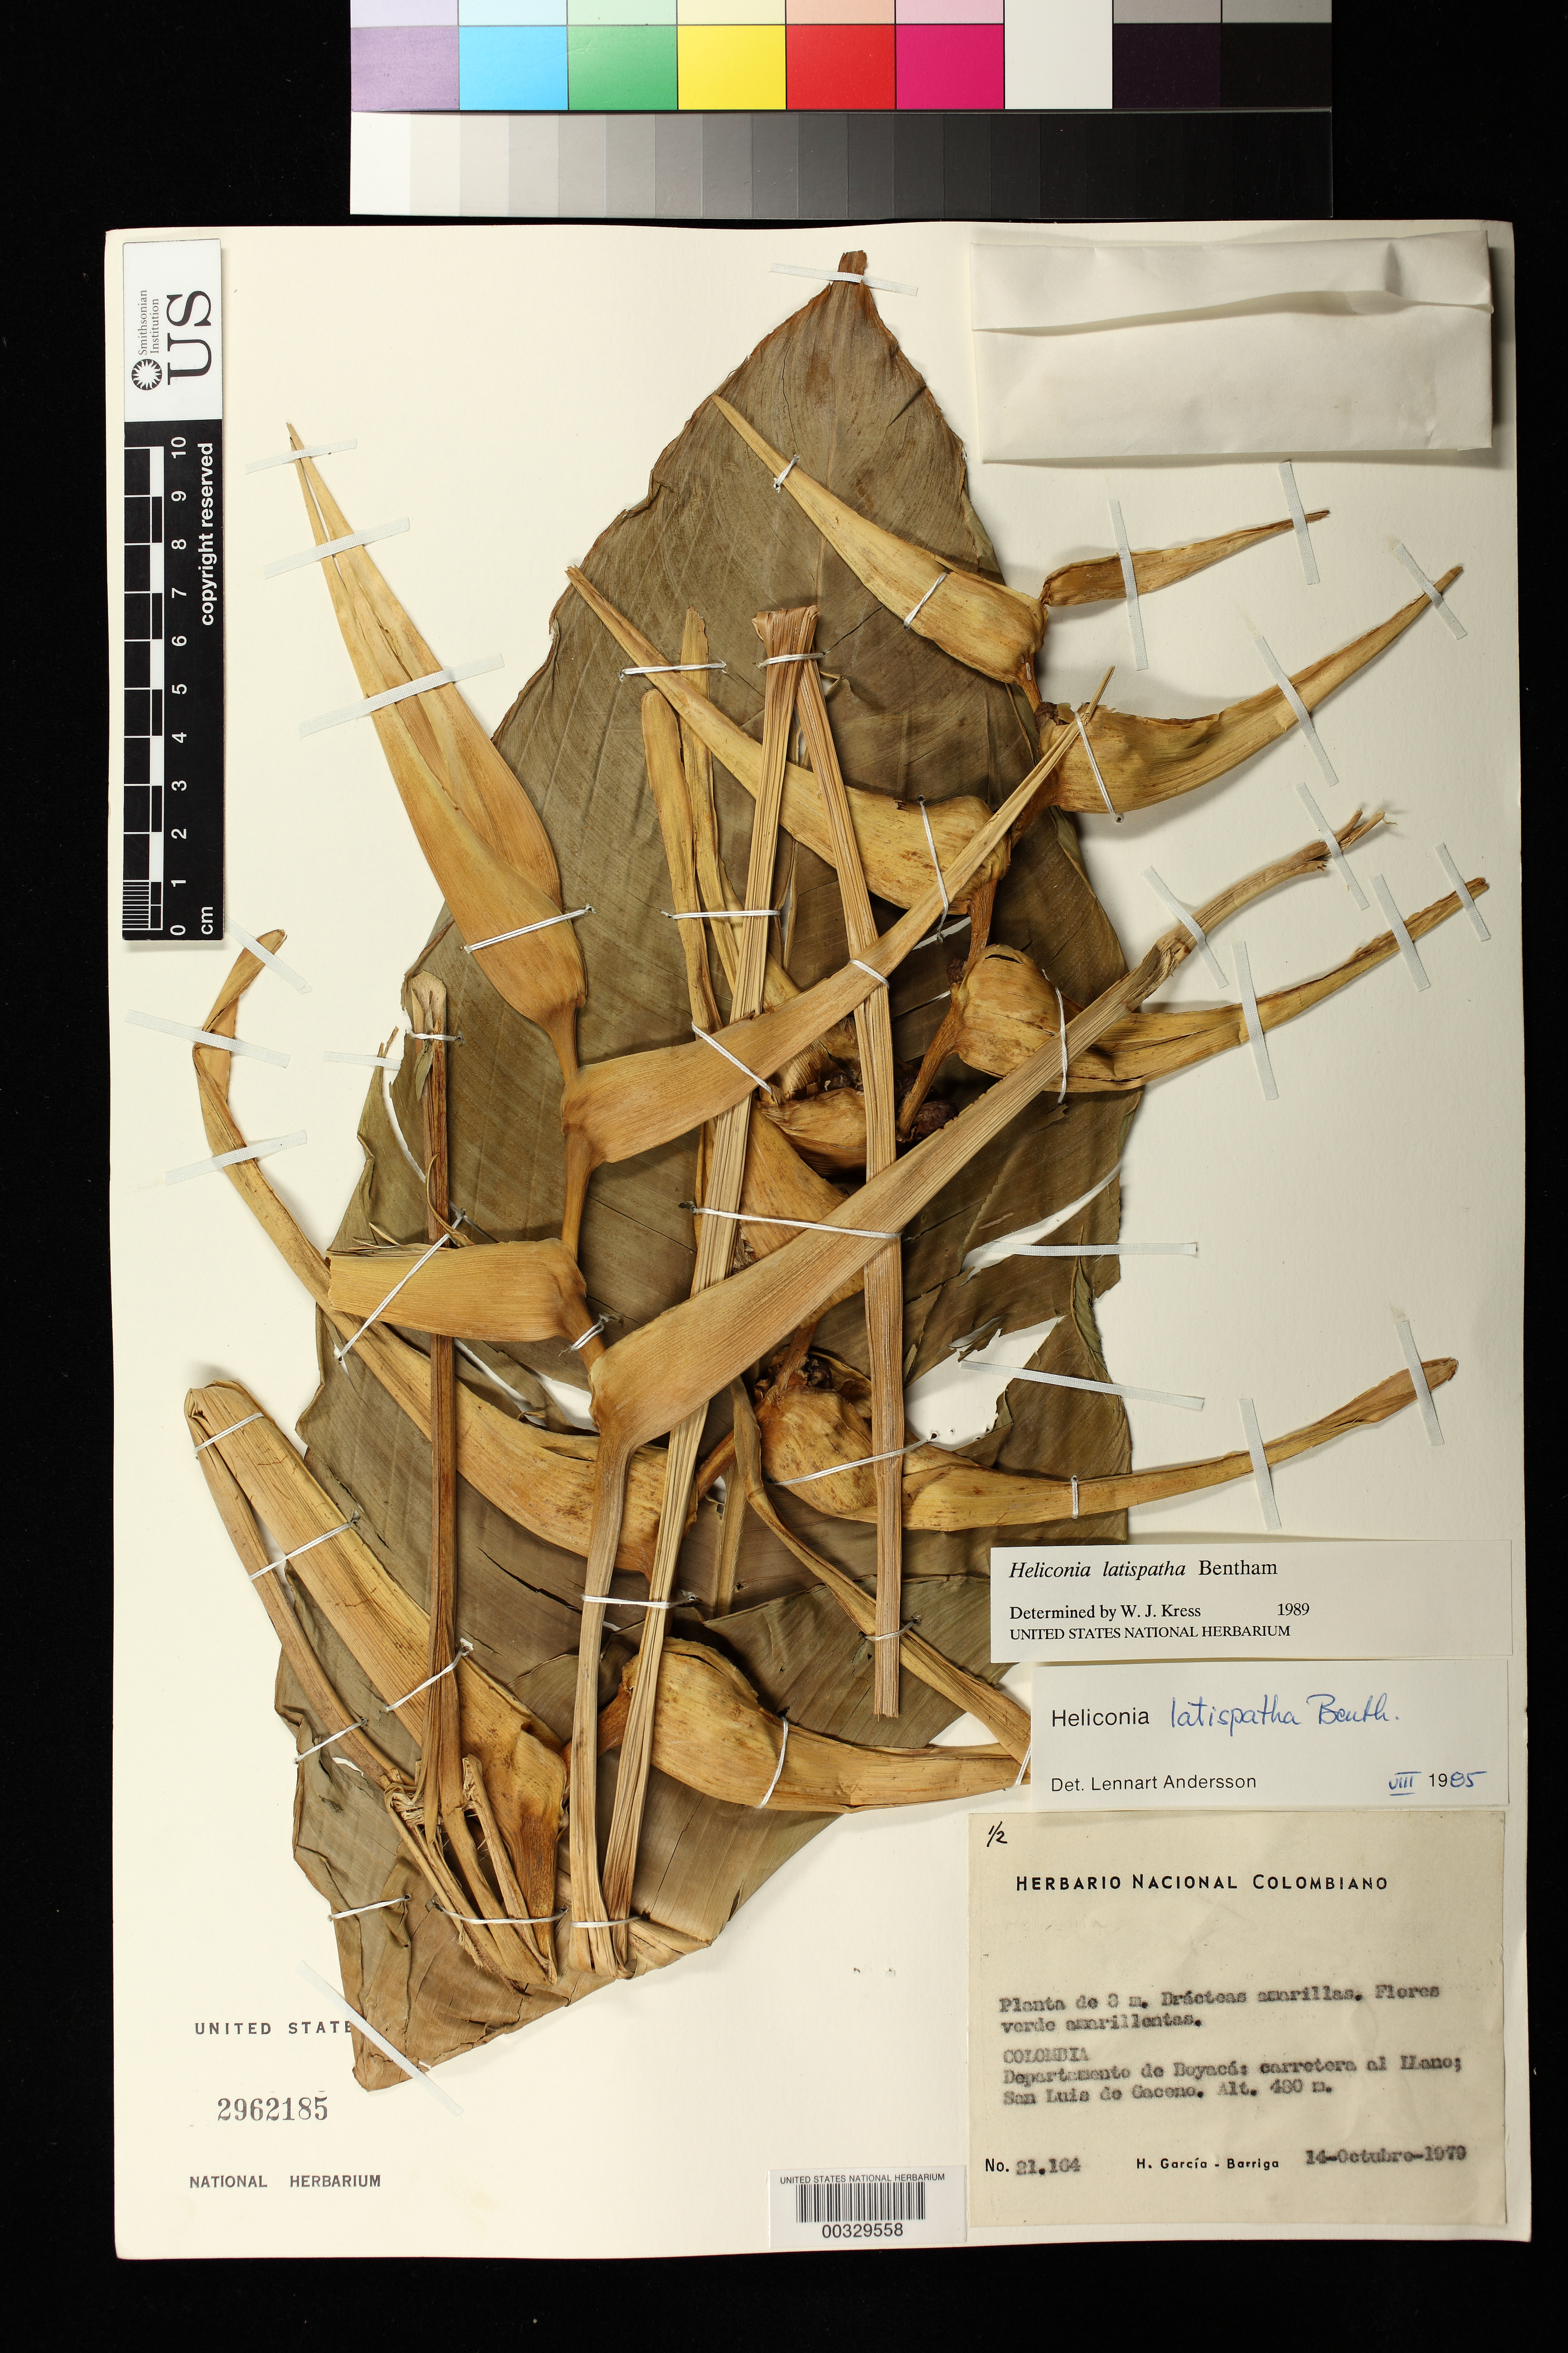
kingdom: Plantae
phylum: Tracheophyta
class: Liliopsida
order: Zingiberales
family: Heliconiaceae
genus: Heliconia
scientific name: Heliconia latispatha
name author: Benth.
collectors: H. García Barriga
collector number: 21164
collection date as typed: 14 Oct 1979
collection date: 1979-10-14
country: Colombia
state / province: Boyacá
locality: Highway to Llano, San Luis de Caceno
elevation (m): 480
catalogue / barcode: US 2962185